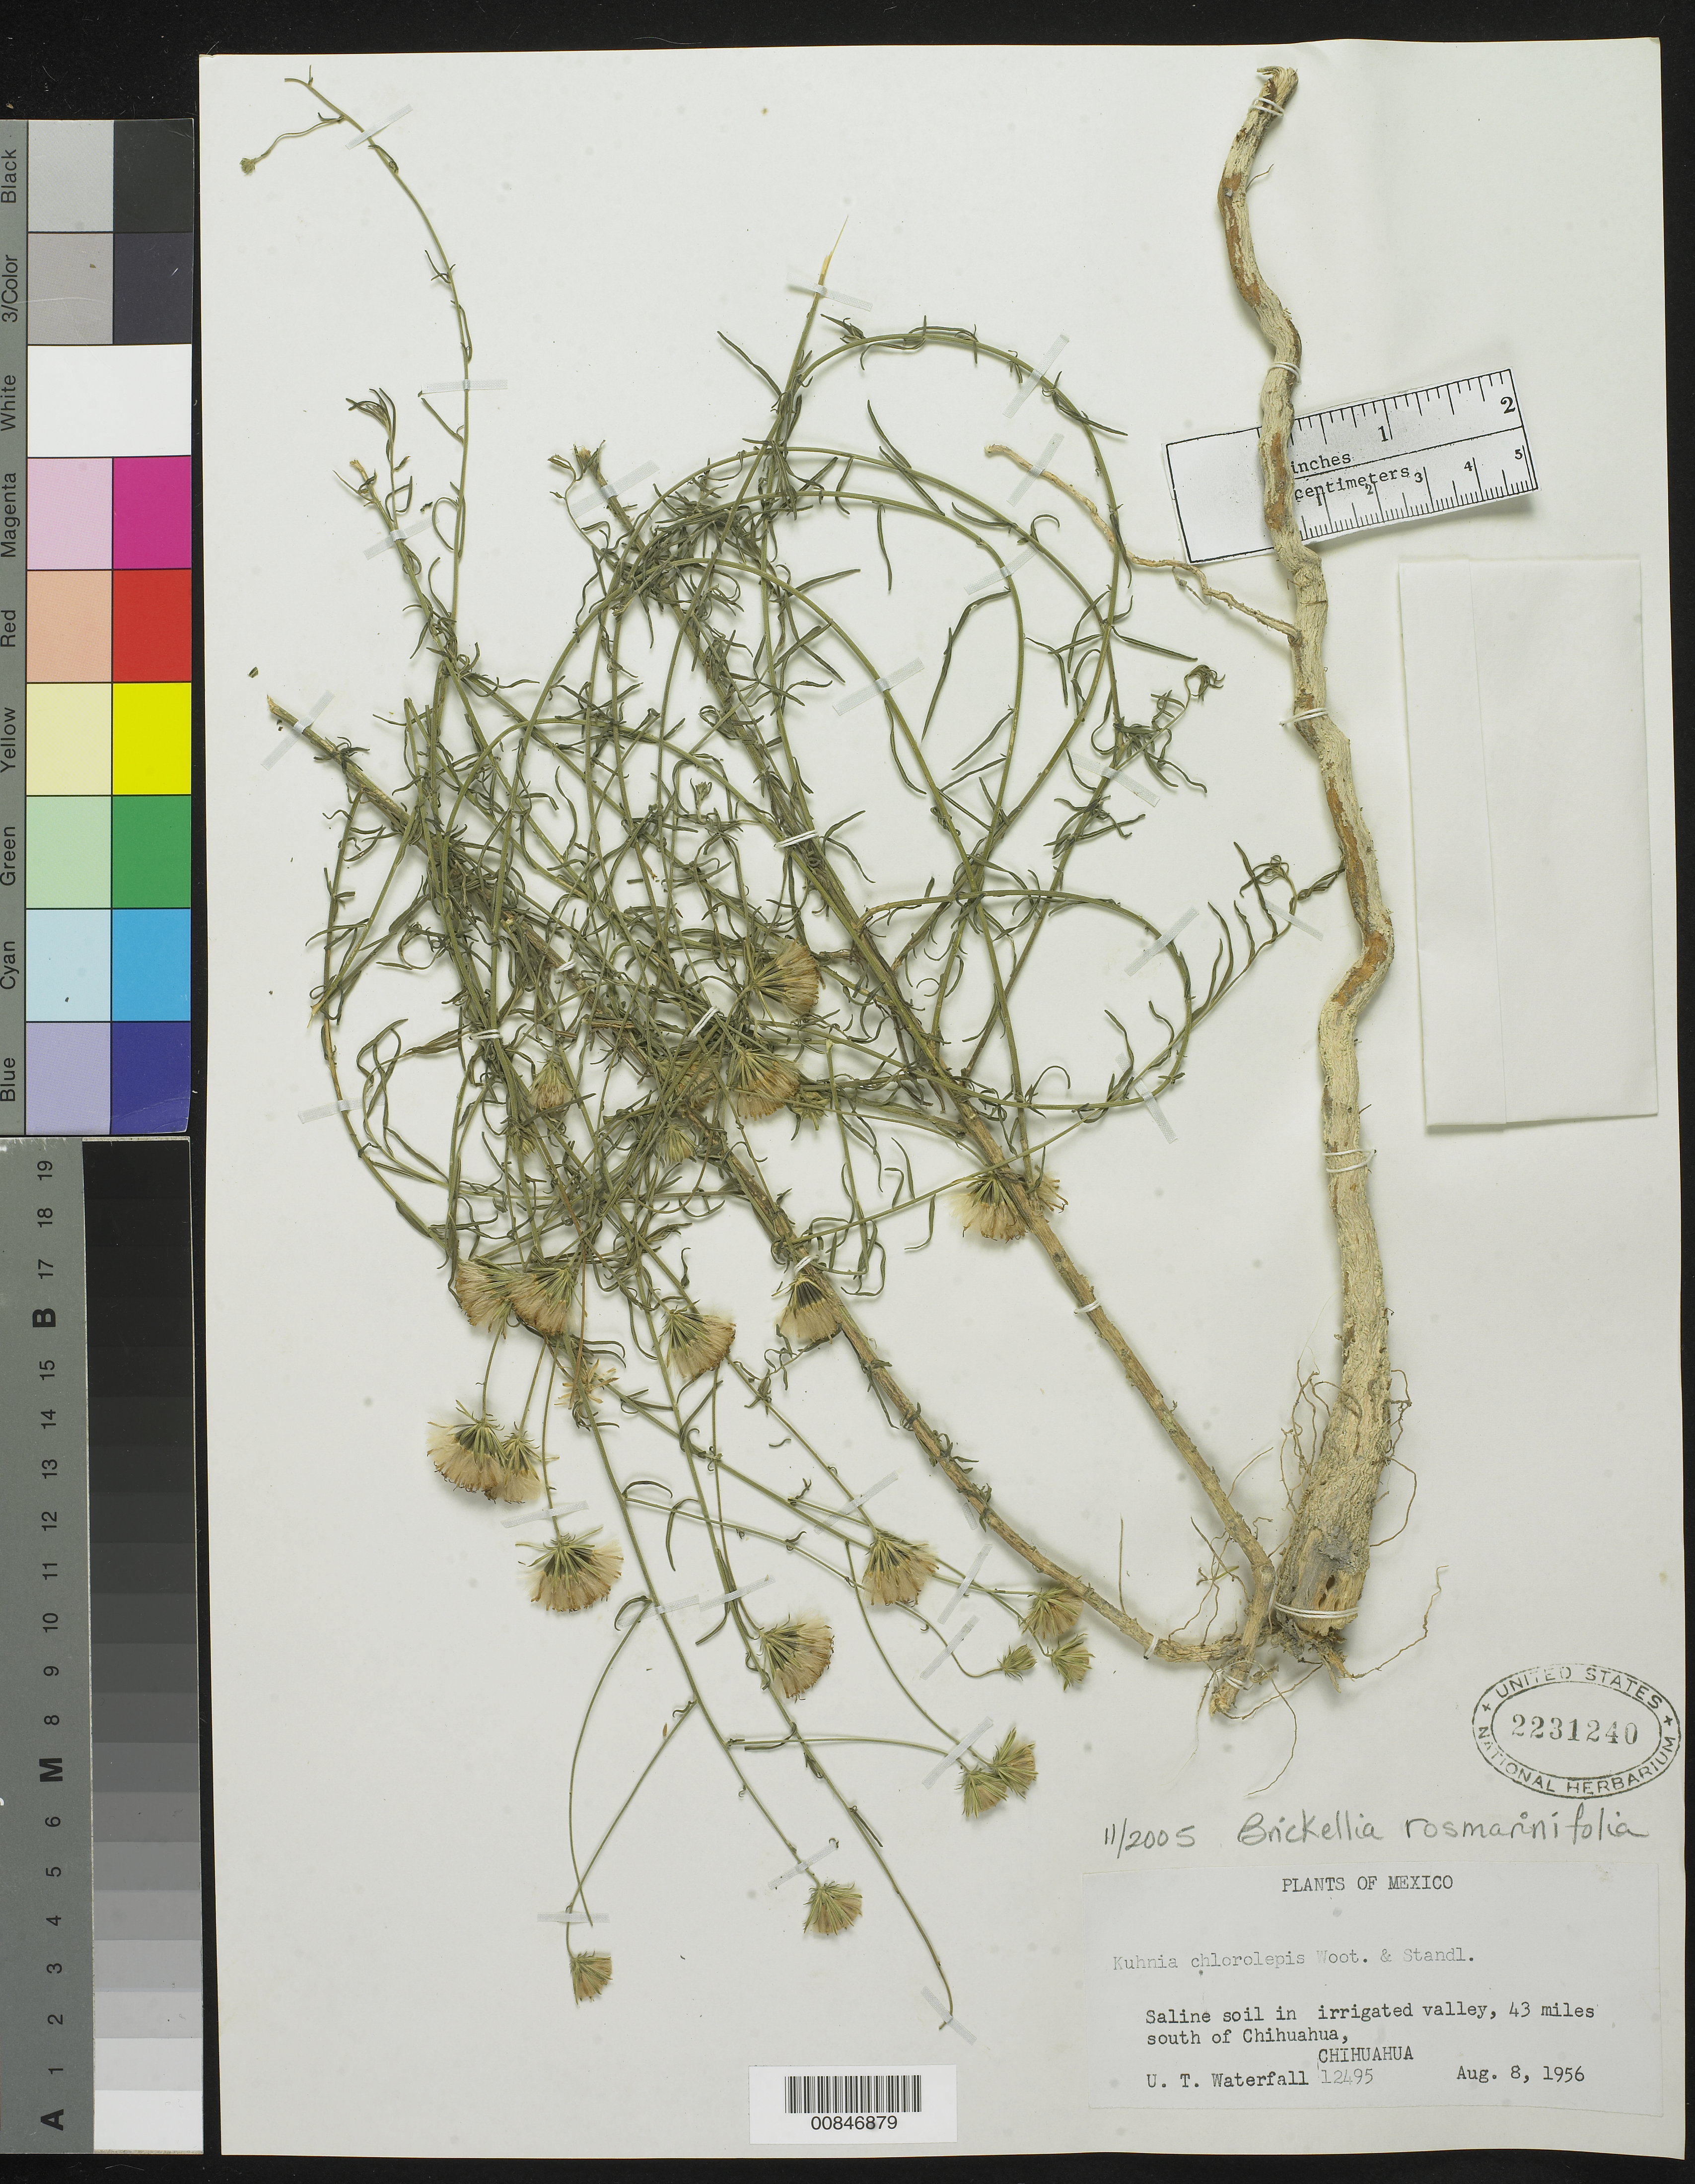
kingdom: Plantae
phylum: Tracheophyta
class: Magnoliopsida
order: Asterales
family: Asteraceae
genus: Brickellia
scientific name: Brickellia rosmarinifolia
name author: (Vent.) W.A. Weber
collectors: U. T. Waterfall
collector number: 12495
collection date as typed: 08 Aug 1956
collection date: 1956-08-08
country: Mexico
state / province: Chihuahua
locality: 43 miles south of Chihuahua, Chihuahua.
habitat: Saline soil in irrigated valley.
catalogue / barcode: US 2231240